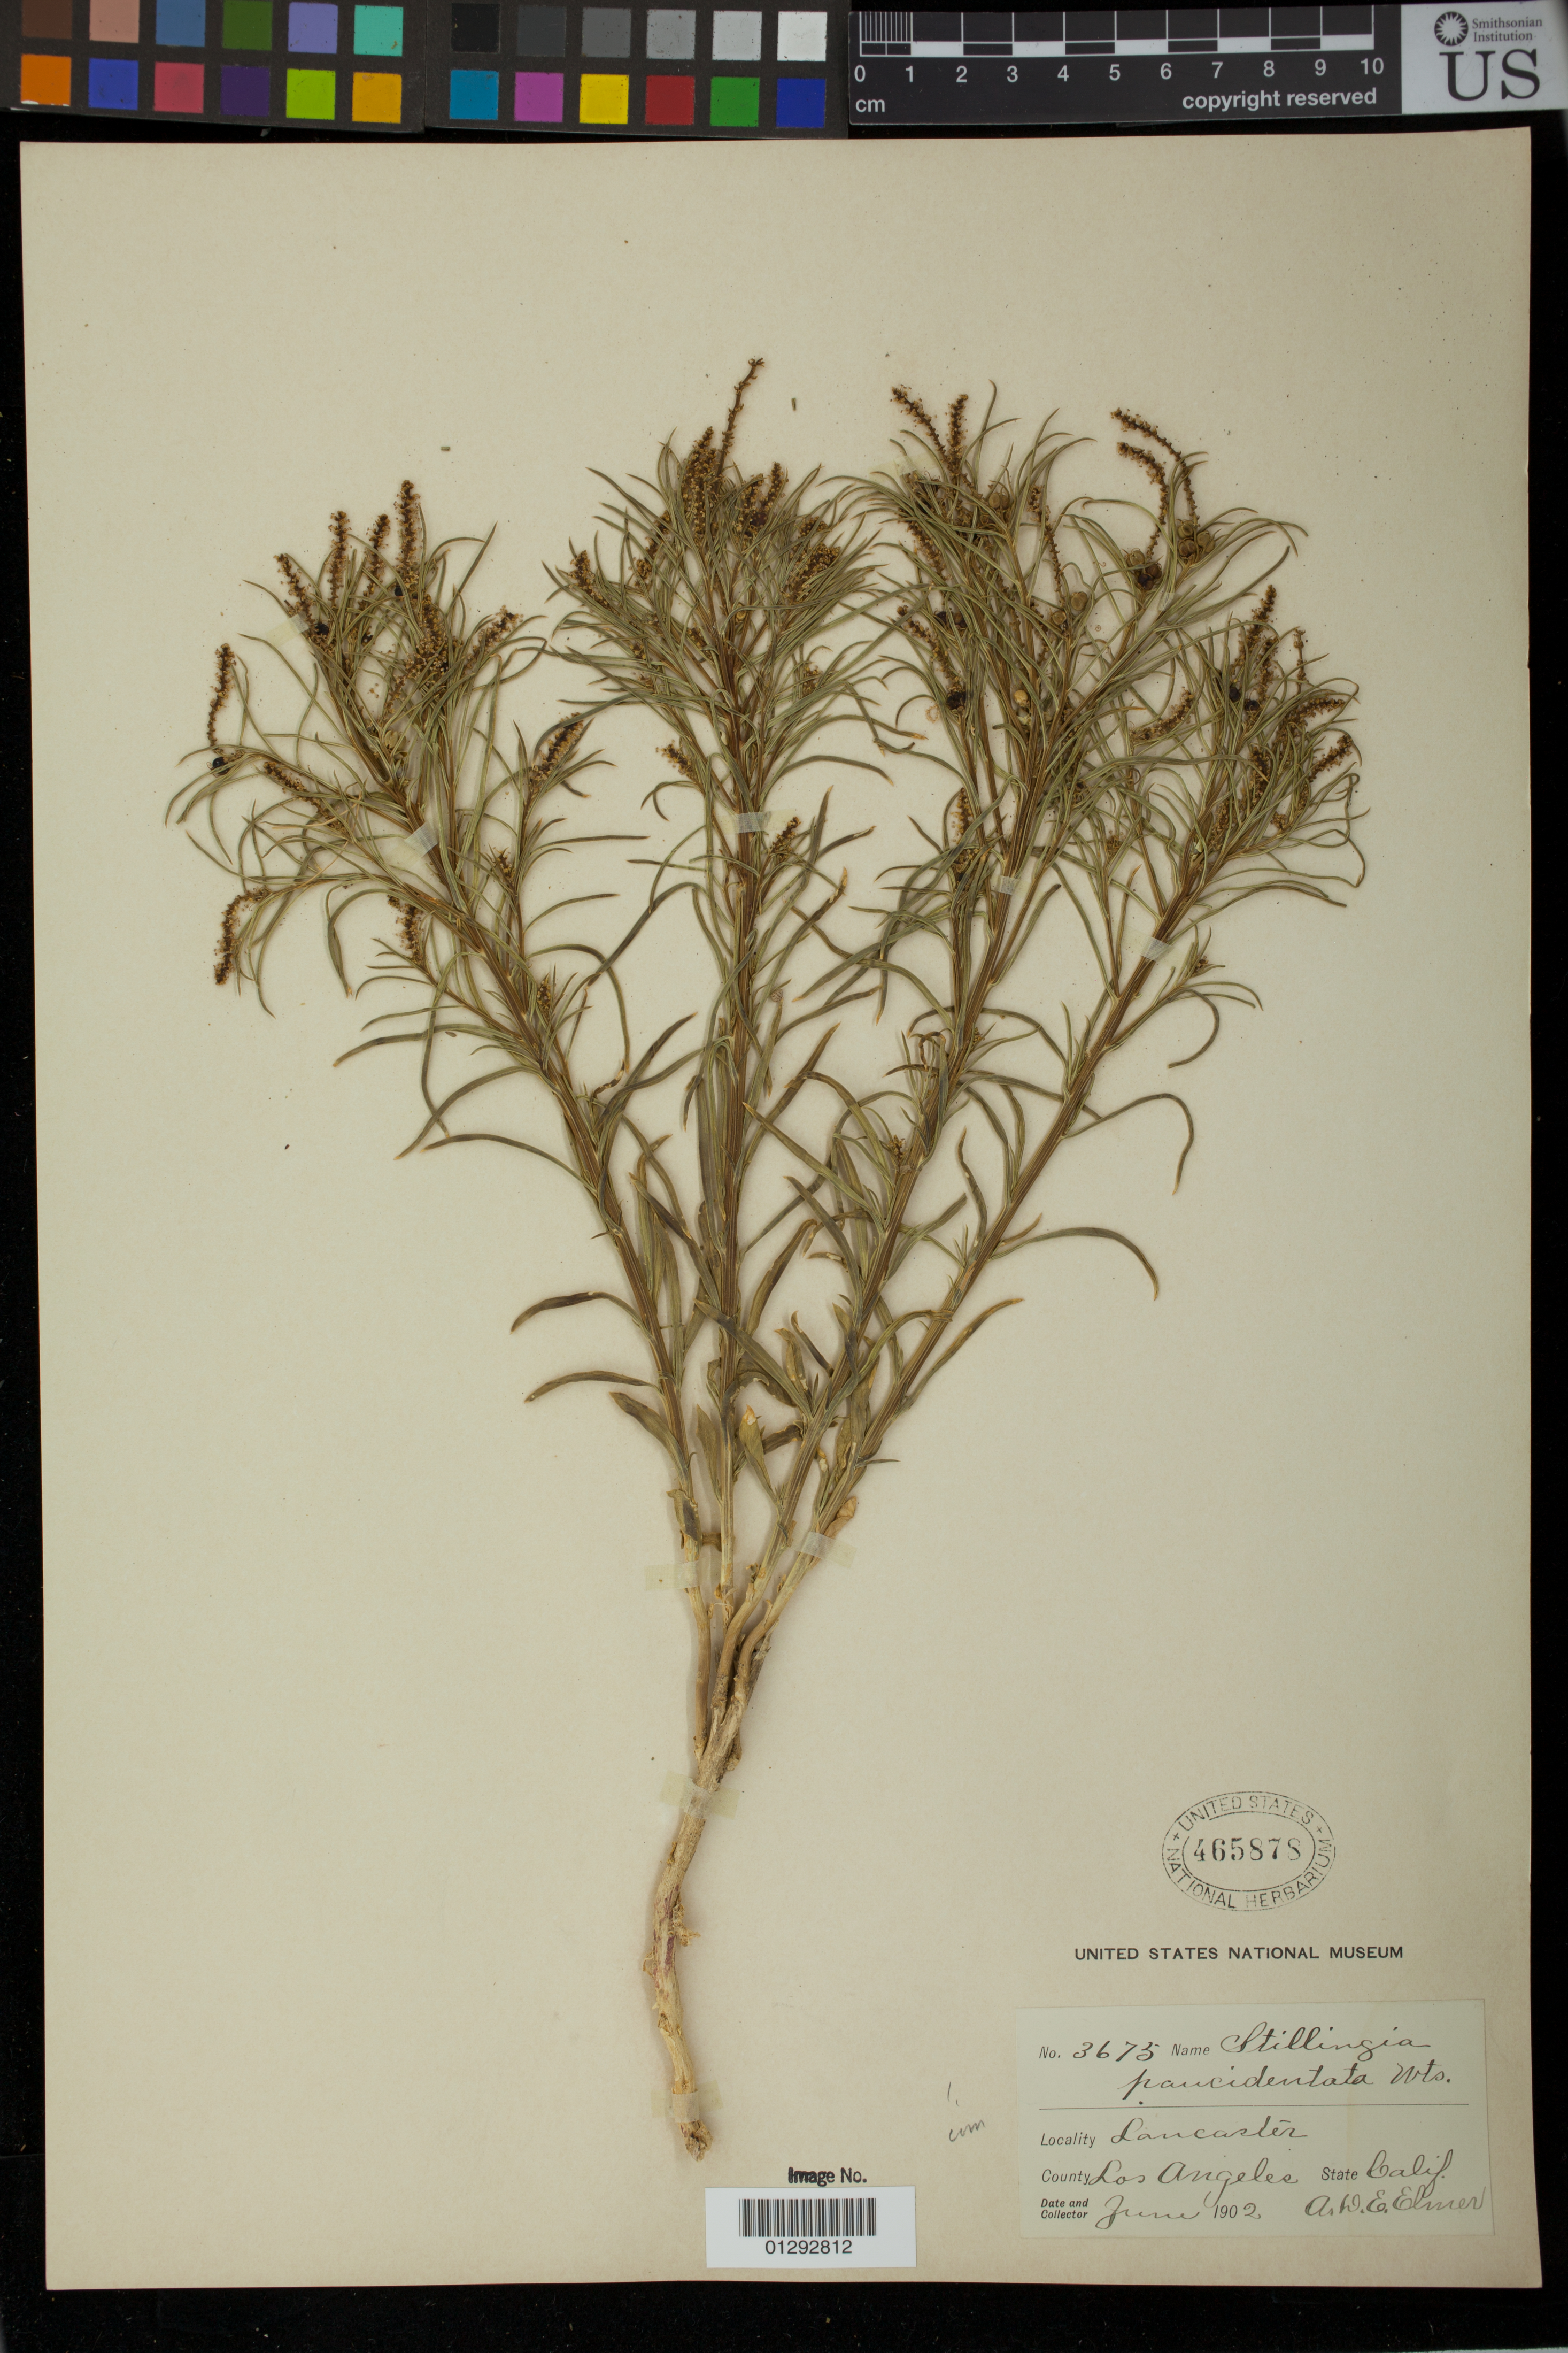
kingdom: Plantae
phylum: Tracheophyta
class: Magnoliopsida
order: Malpighiales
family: Euphorbiaceae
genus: Stillingia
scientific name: Stillingia linearifolia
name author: S. Watson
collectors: A. D. E. Elmer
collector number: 3675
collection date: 1902-06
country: United States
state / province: California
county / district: Los Angeles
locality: Los Angeles County: Lancaster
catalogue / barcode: US 465878